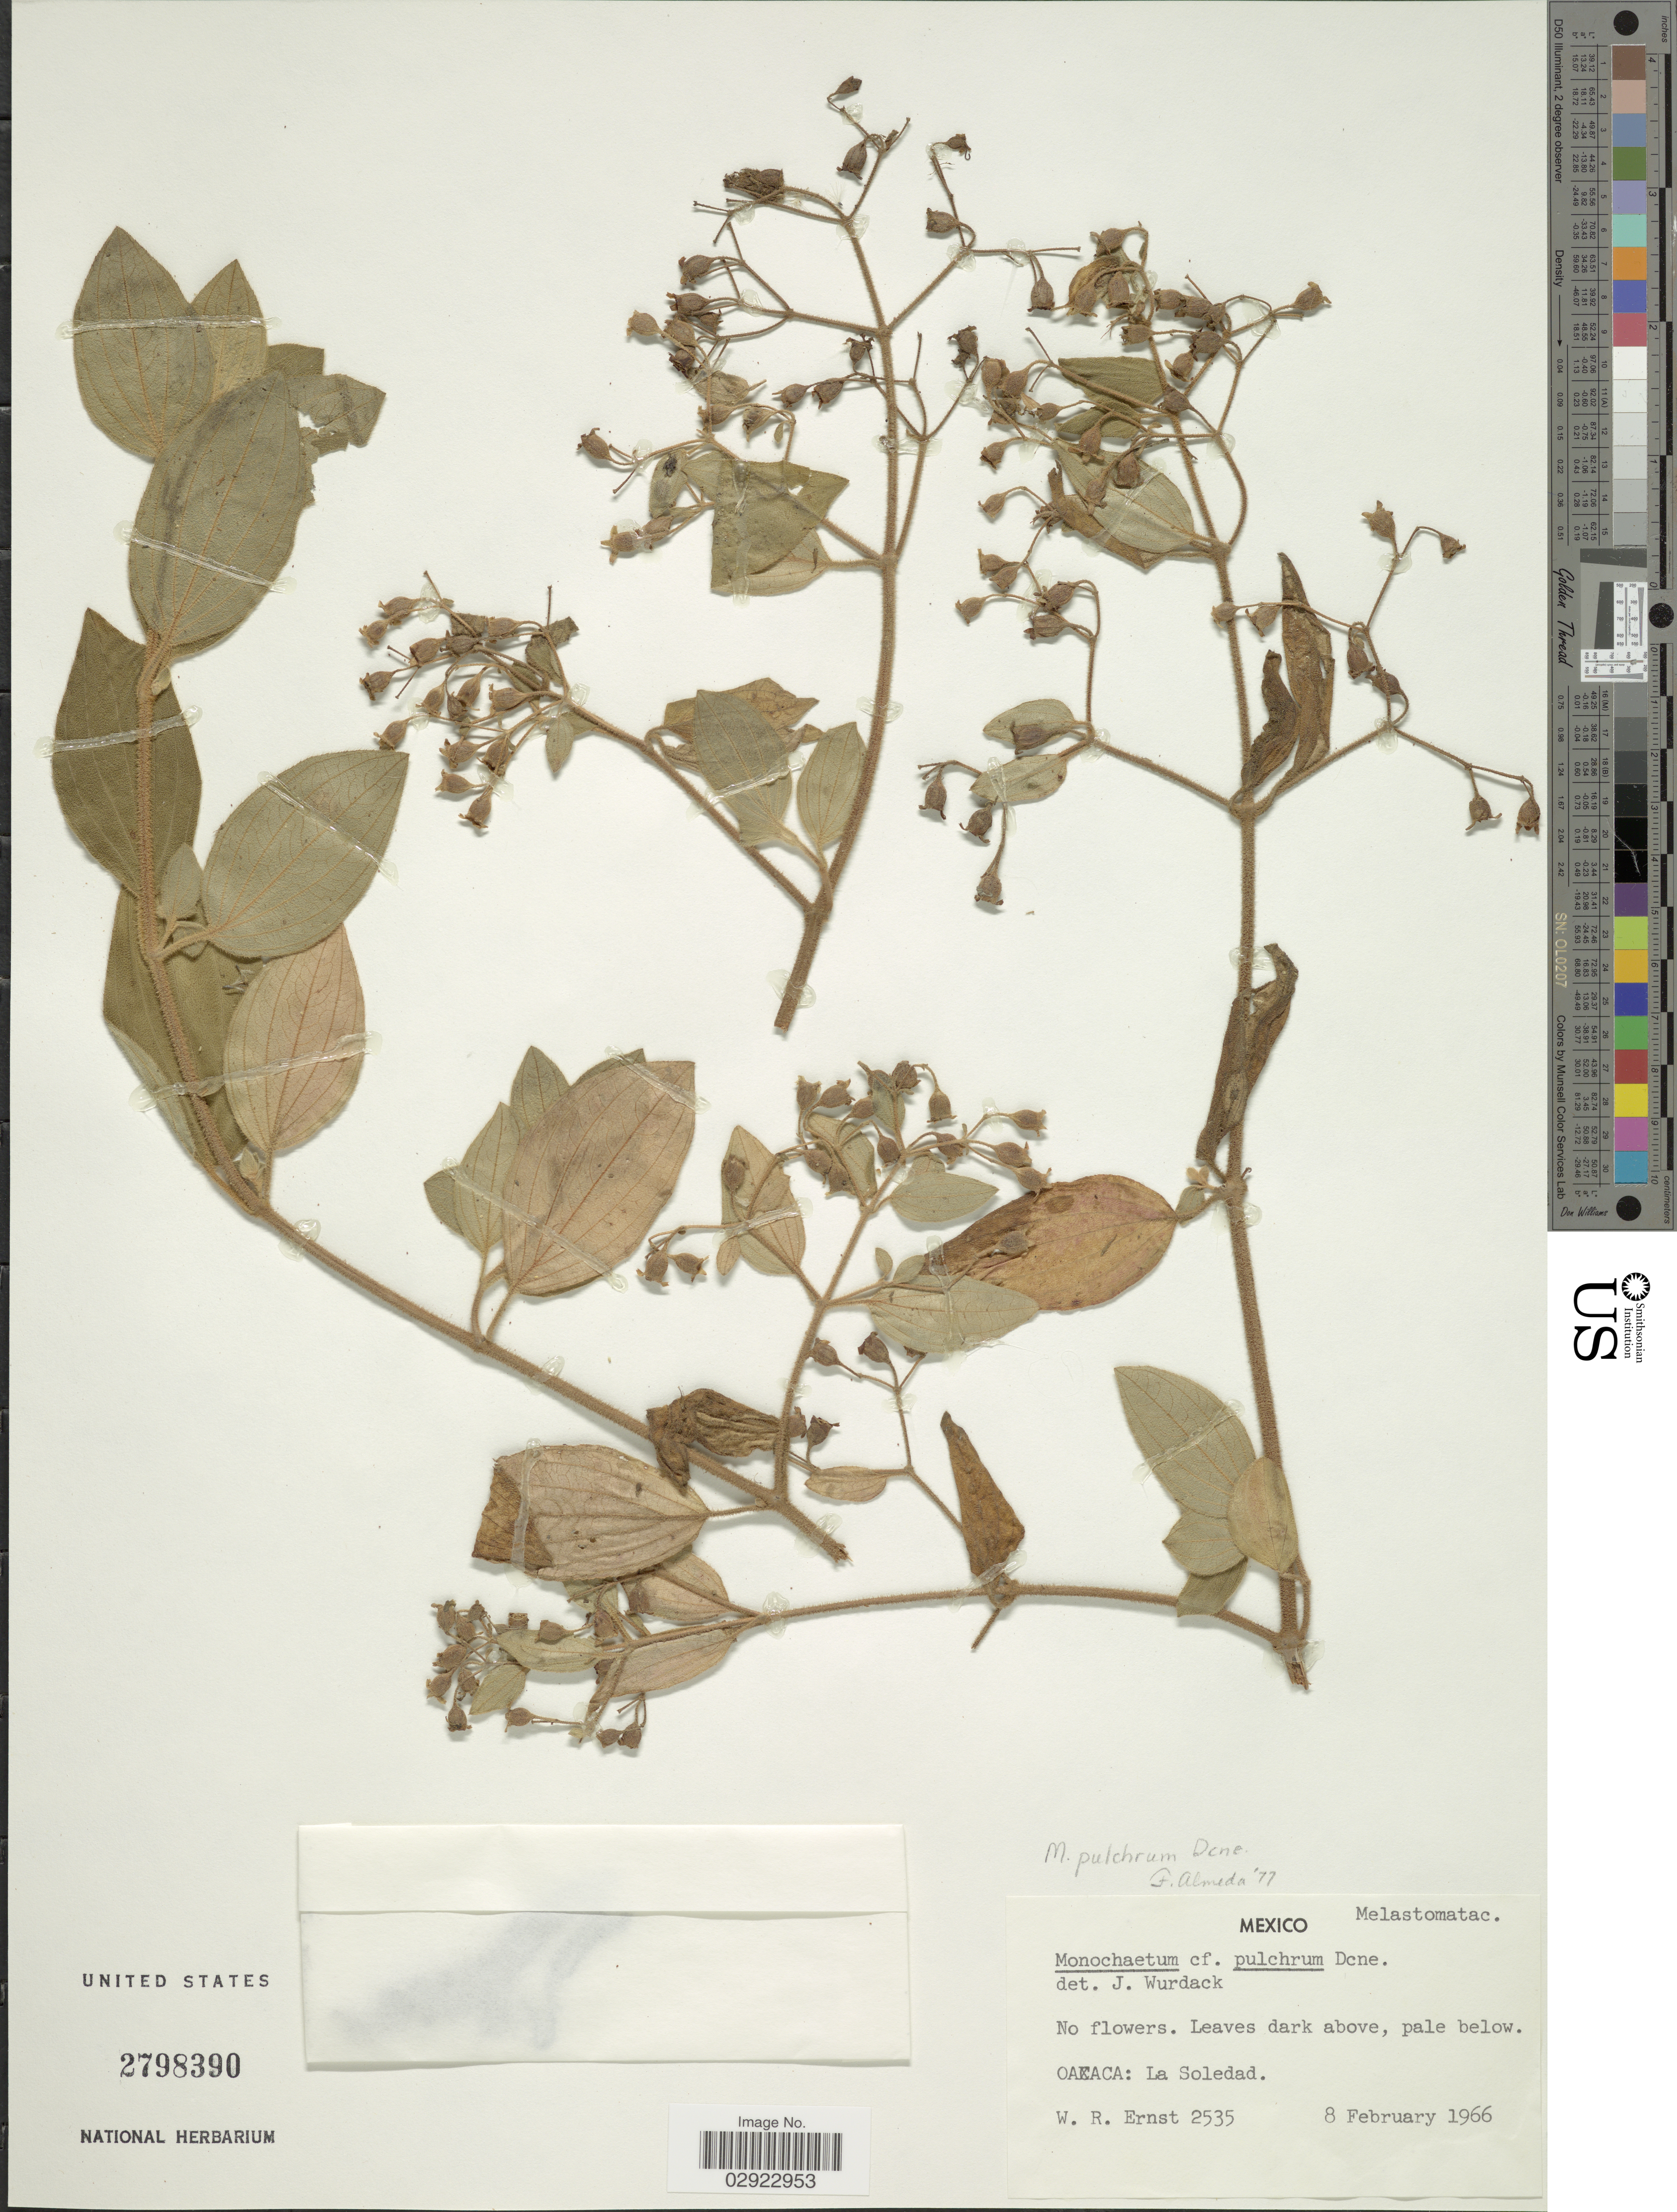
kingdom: Plantae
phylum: Tracheophyta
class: Magnoliopsida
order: Myrtales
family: Melastomataceae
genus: Monochaetum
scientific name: Monochaetum pulchrum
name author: Decne.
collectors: W. R. Ernst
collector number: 2535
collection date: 1966-02-08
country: Mexico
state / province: Oaxaca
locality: Oaxaca: La Soledad.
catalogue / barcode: US 2798390